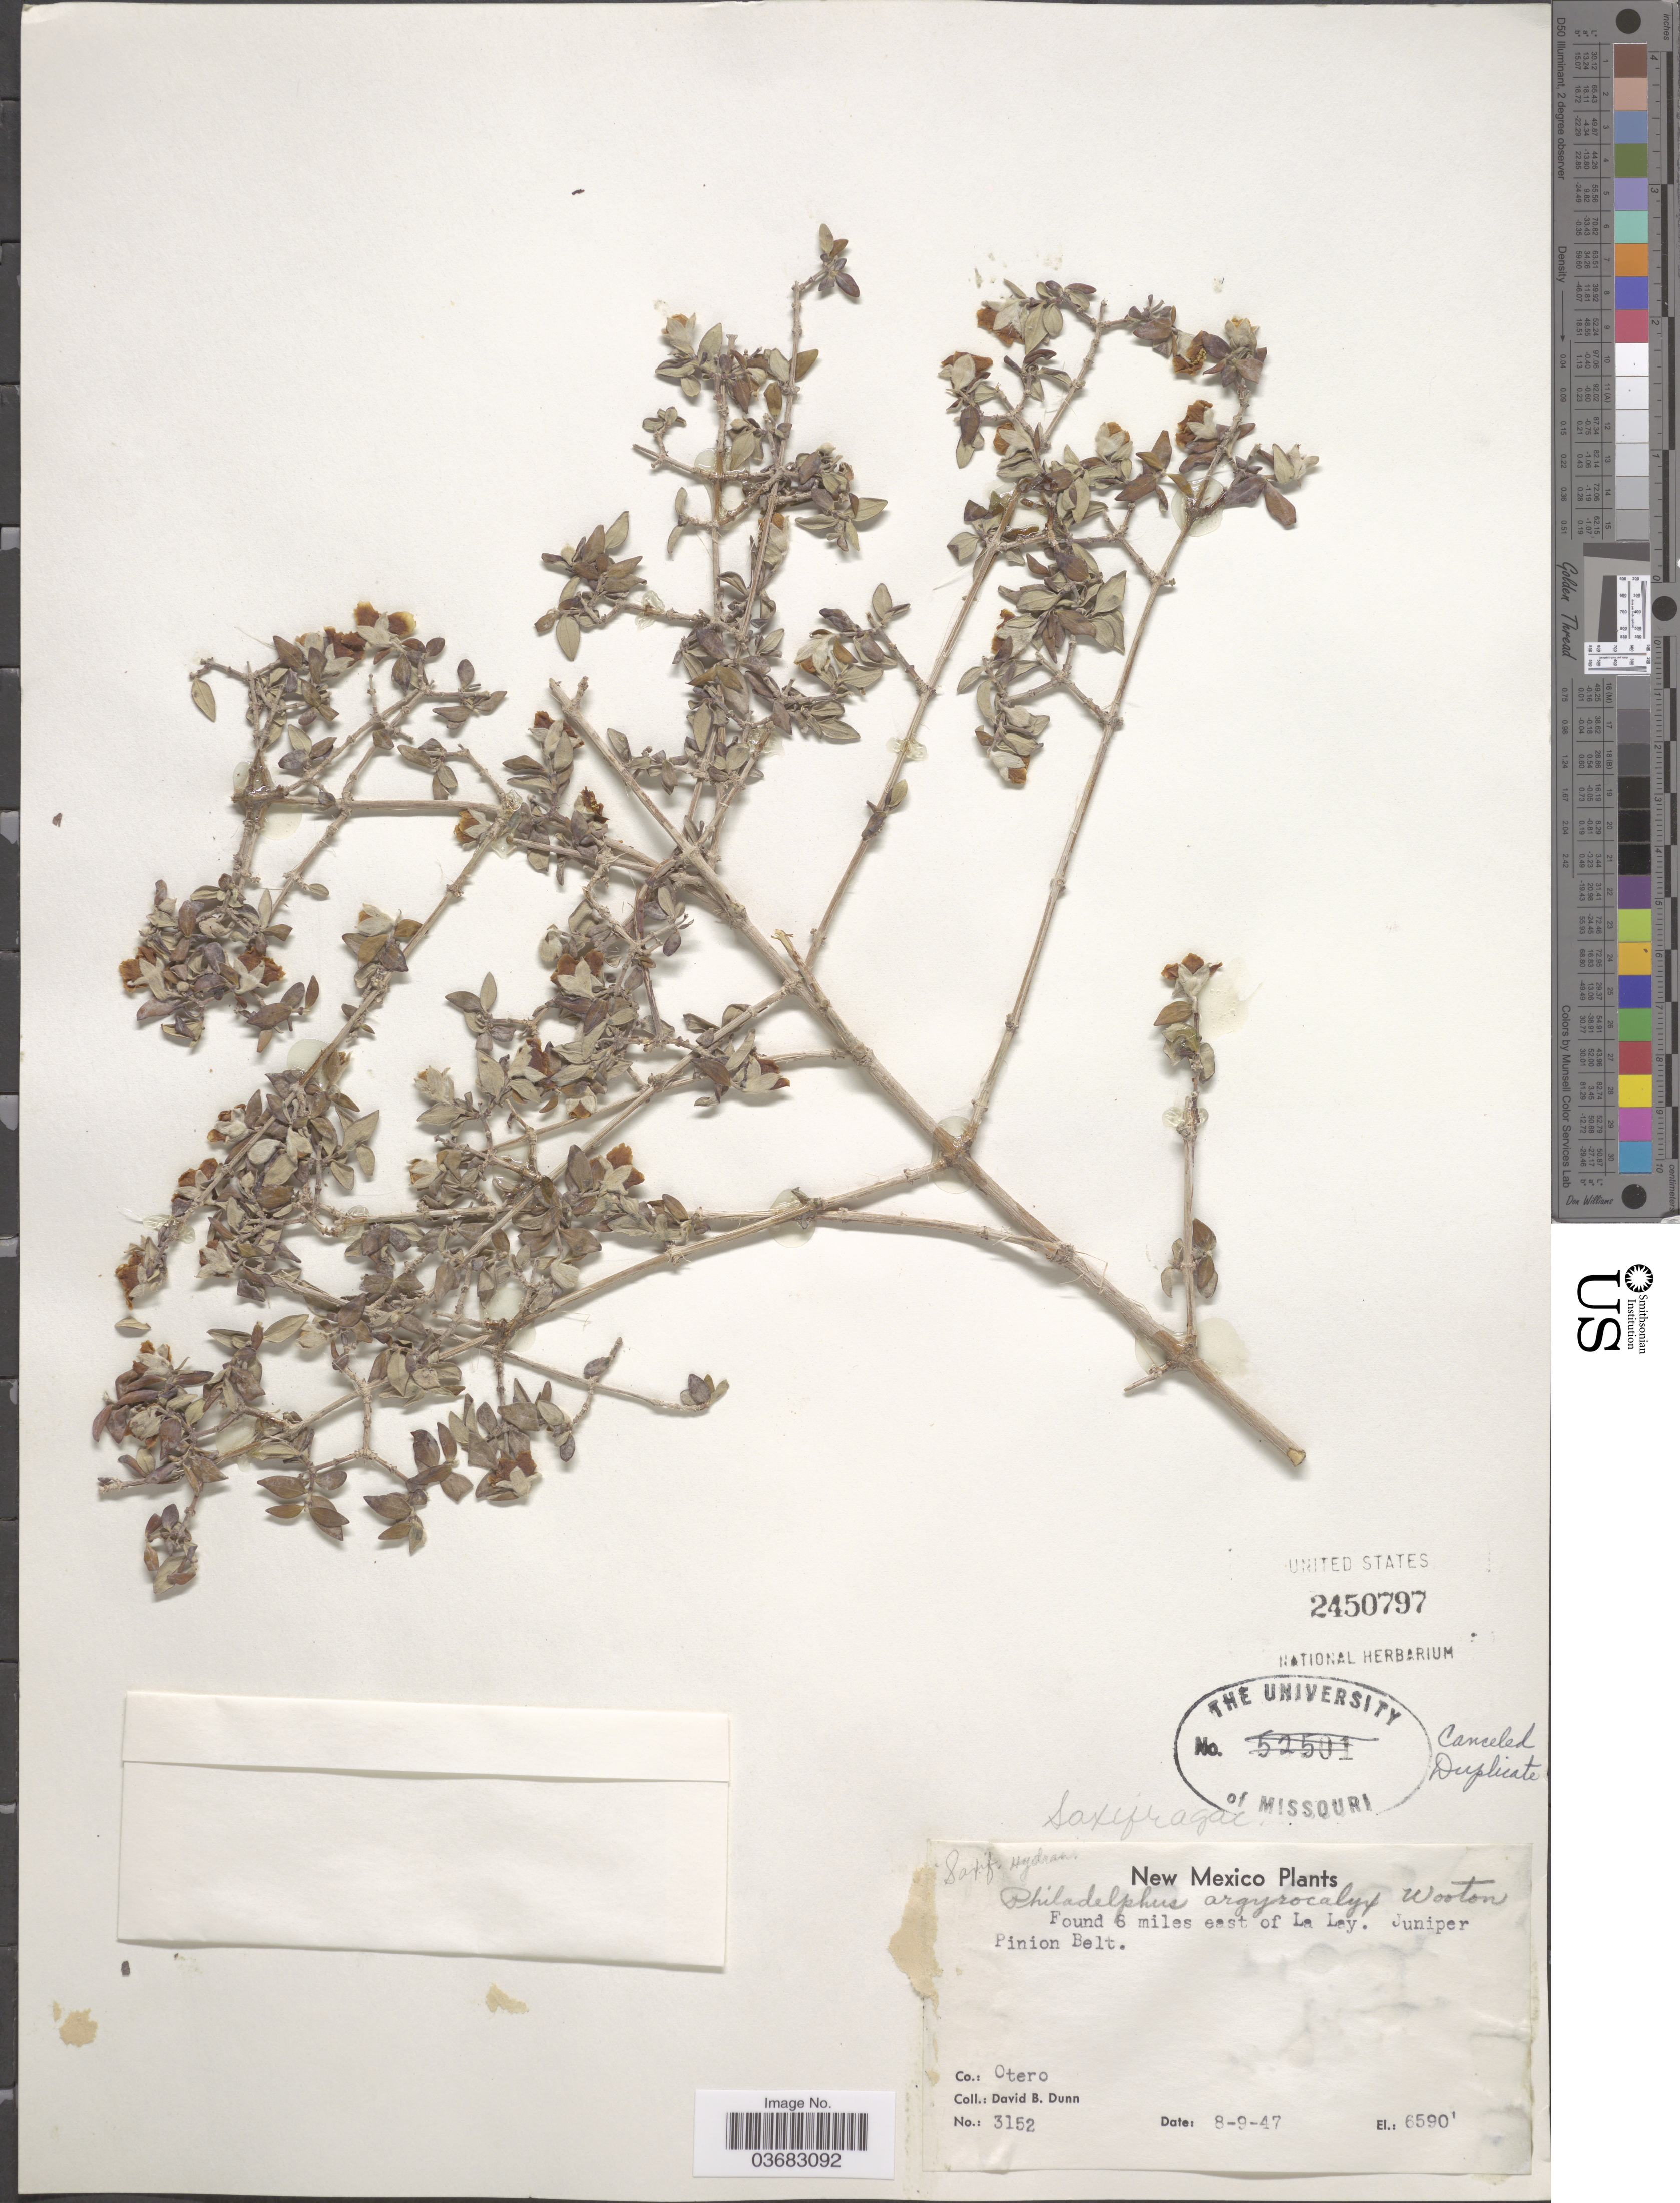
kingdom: Plantae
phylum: Tracheophyta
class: Magnoliopsida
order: Cornales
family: Hydrangeaceae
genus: Philadelphus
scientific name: Philadelphus argyrocalyx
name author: Wooton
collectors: D. B. Dunn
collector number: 3152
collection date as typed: Transcribed d/m/y: 8/9/47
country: United States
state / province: New Mexico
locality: Found 6 miles east of La Lay. Juniper Pinion Belt. Co.: Otero.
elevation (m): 2009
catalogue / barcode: US 2450797